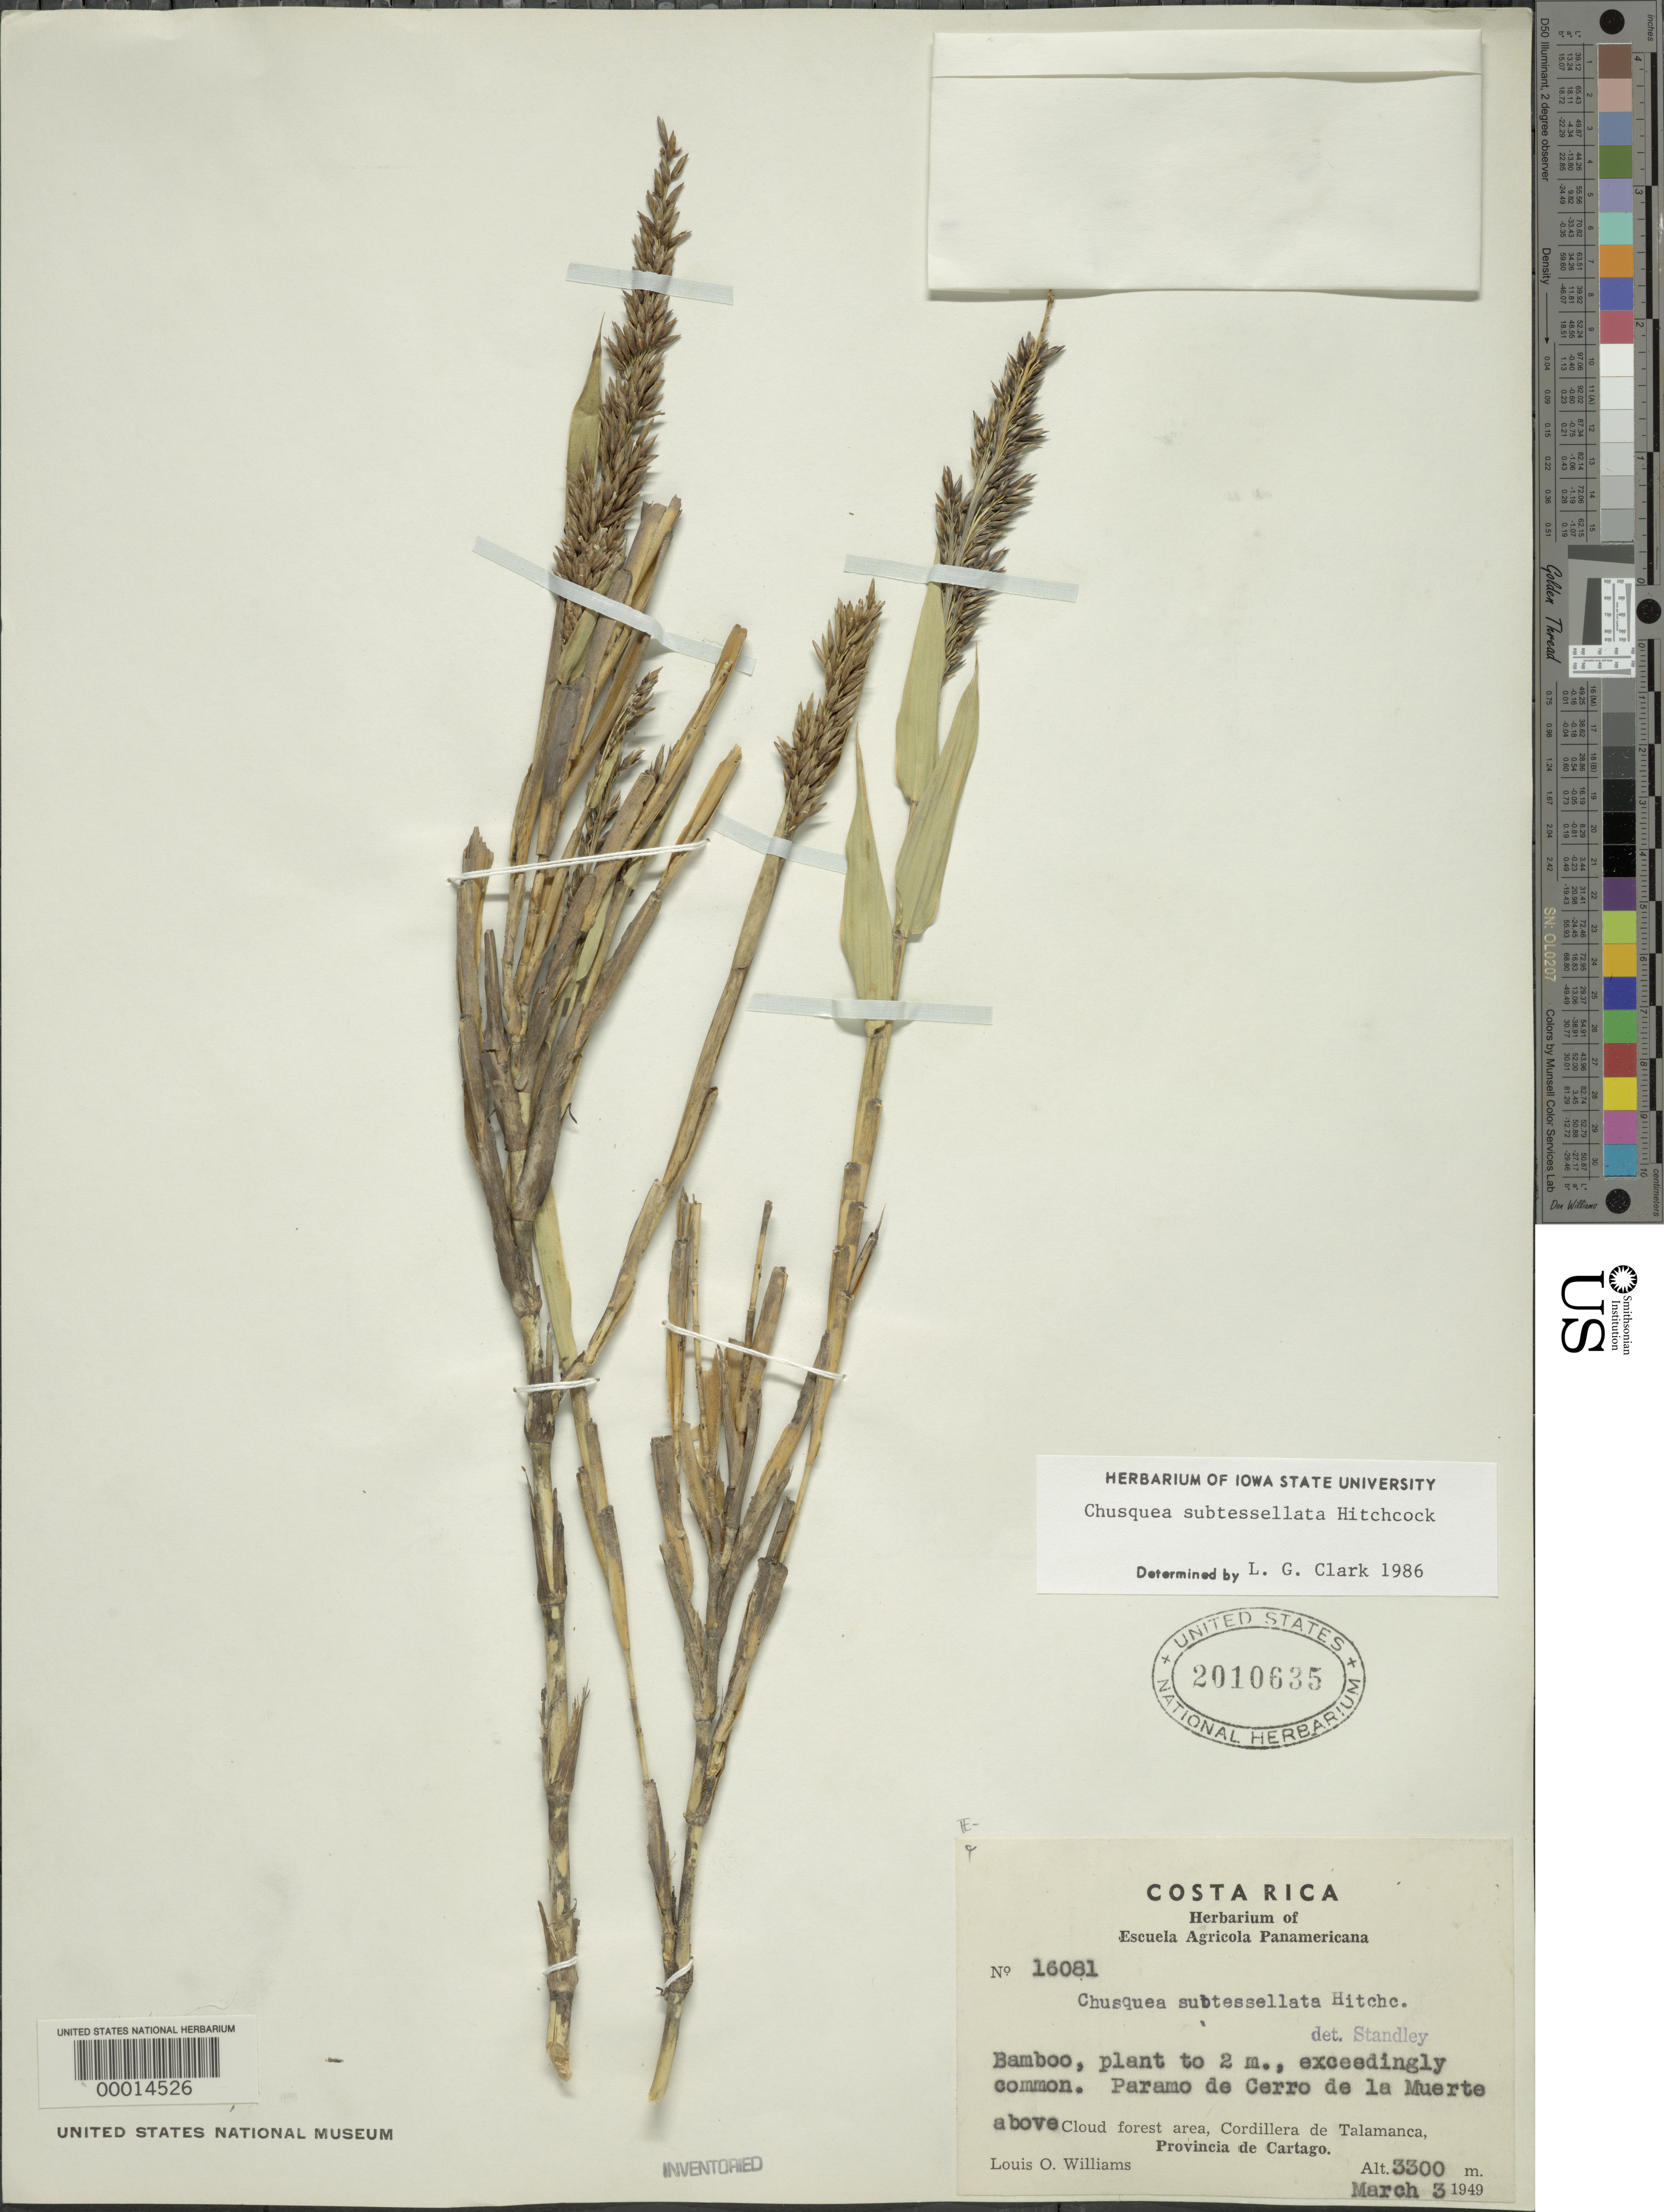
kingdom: Plantae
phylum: Tracheophyta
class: Liliopsida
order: Poales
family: Poaceae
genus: Chusquea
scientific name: Chusquea subtessellata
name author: Hitchc.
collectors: L. O. Williams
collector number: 16081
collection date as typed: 03 Mar 1949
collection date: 1949-03-03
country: Costa Rica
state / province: Cartago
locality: Cordillera de Talamanca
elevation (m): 3300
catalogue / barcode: US 2010635